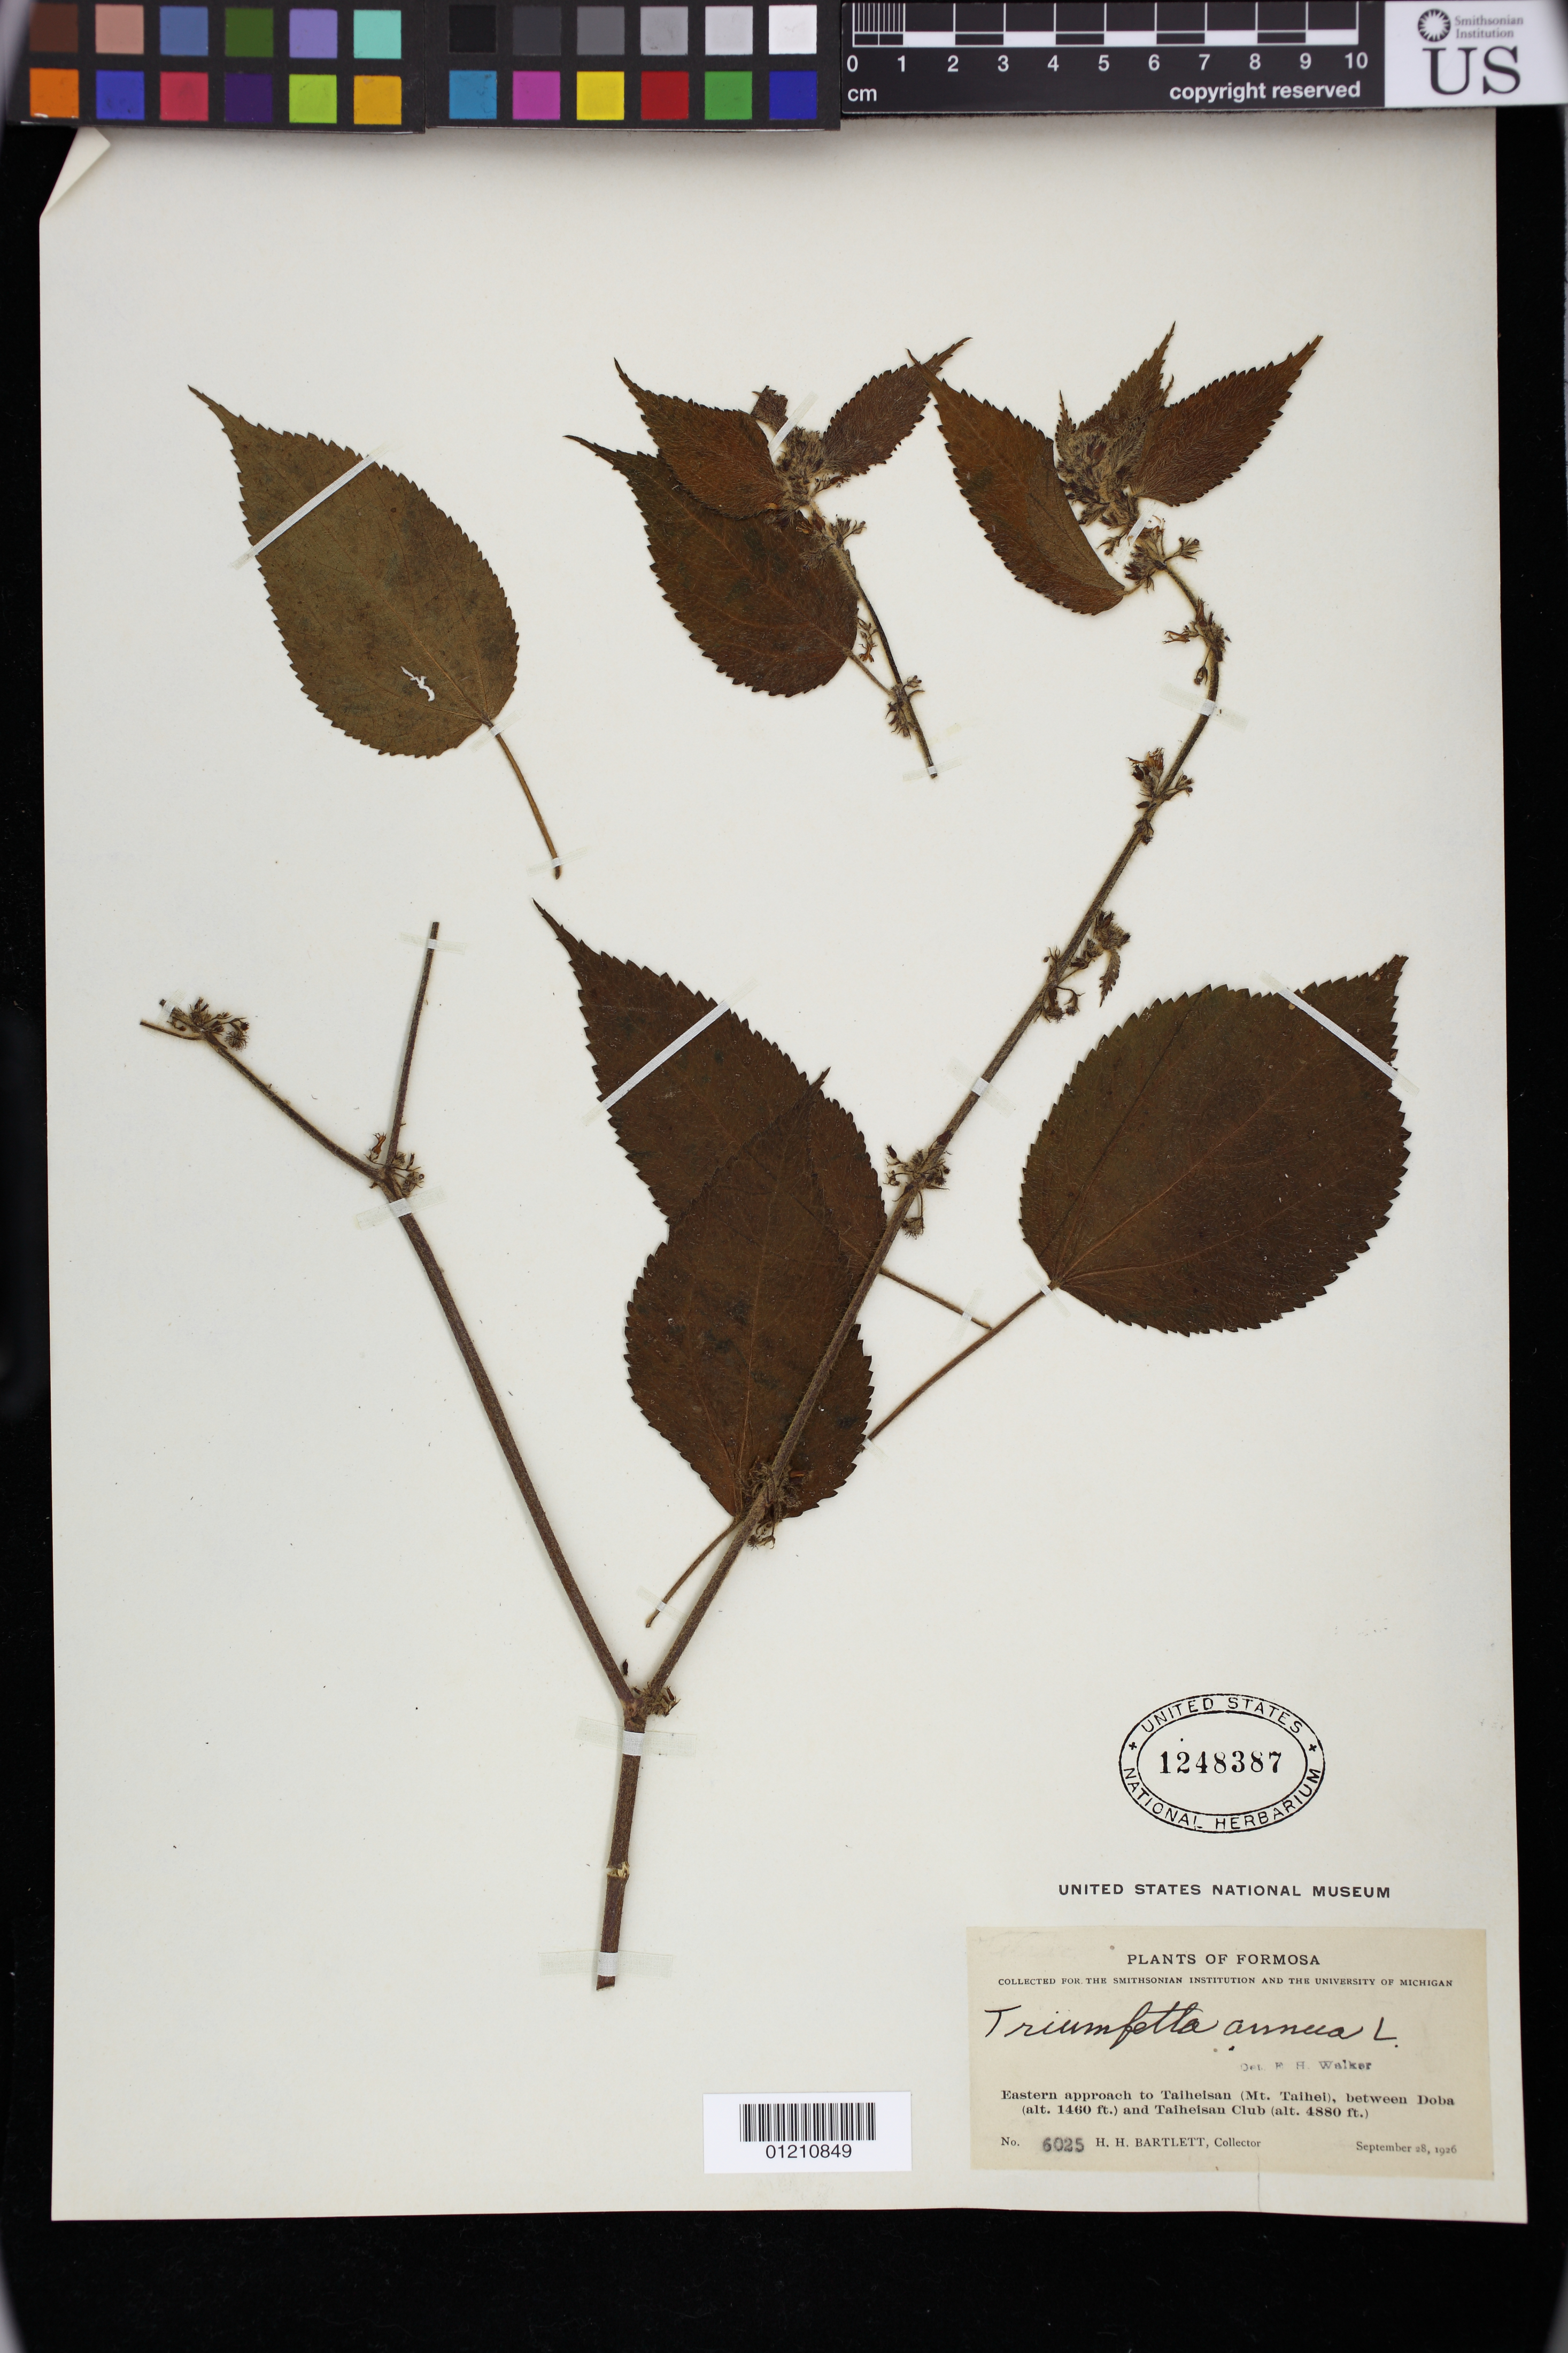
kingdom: Plantae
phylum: Tracheophyta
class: Magnoliopsida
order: Malvales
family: Malvaceae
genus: Triumfetta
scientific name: Triumfetta annua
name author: L.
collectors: H. H. Bartlett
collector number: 6025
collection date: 1926-09-28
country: Japan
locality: Eastern approach to Taiheisan (Mt. Taihei), between Doba (alt. 1460 ft.) and Taiheisan Club (alt. 4880 ft.)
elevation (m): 445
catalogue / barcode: US 1248387